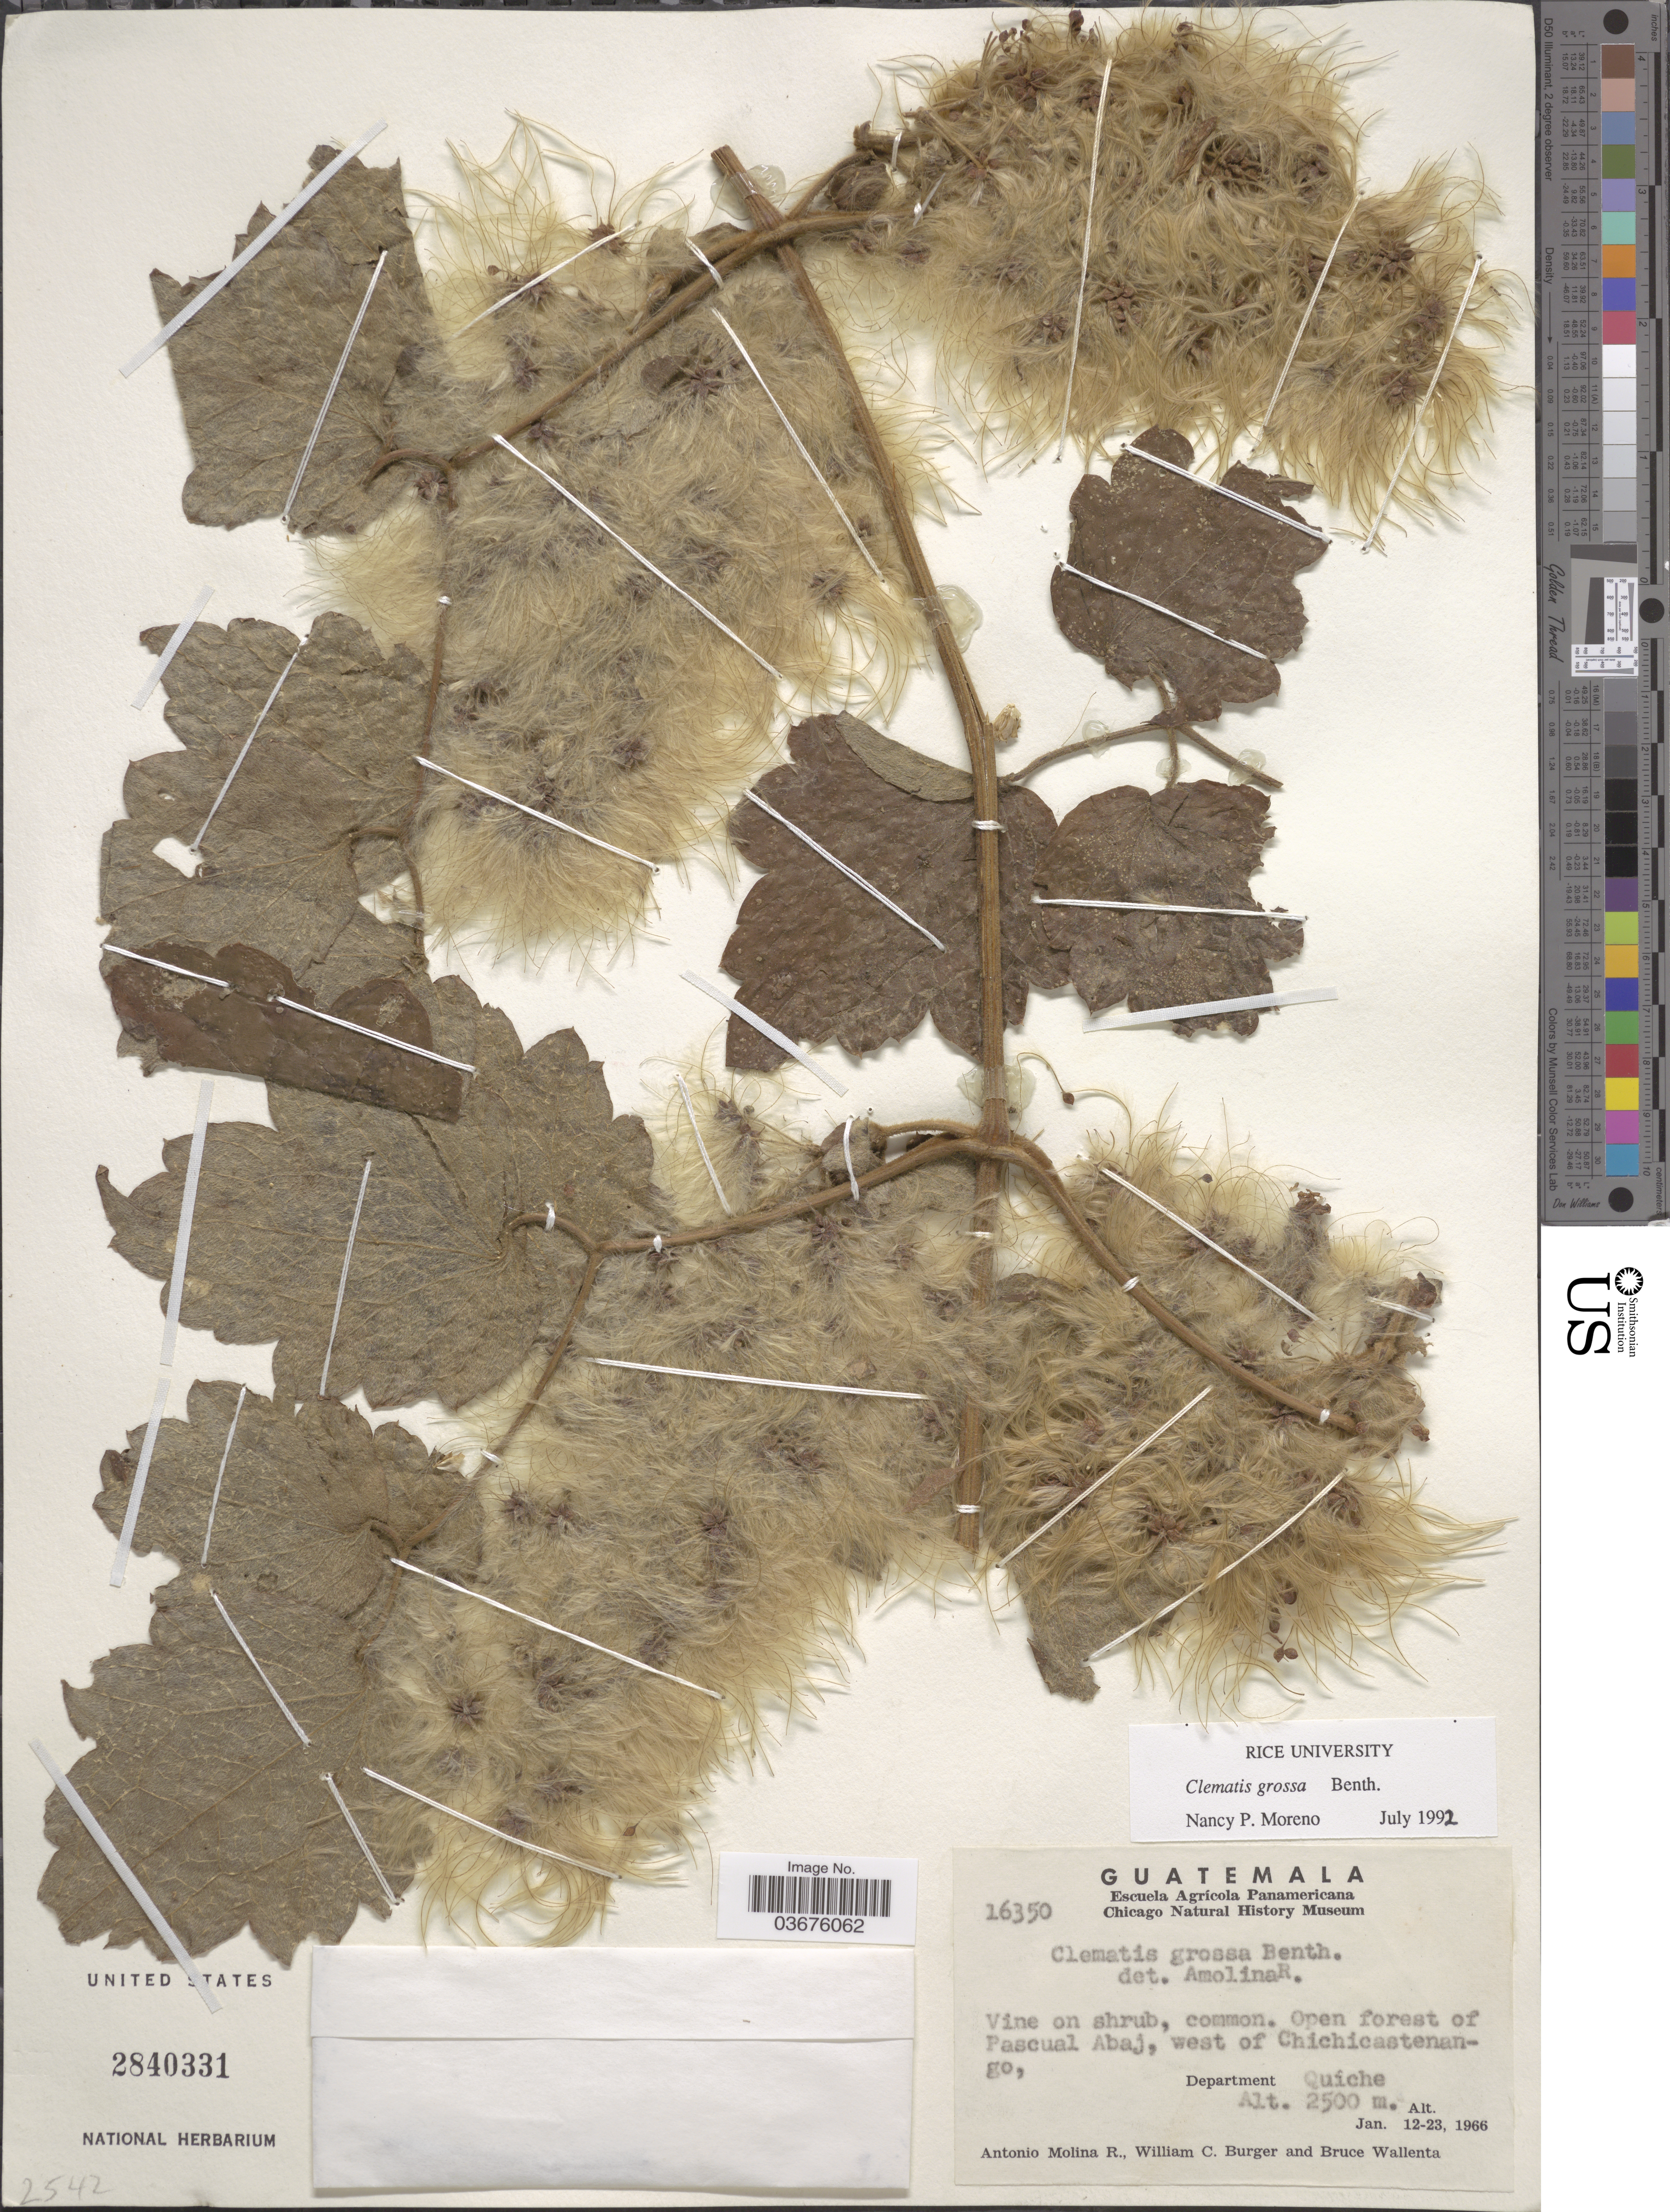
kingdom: Plantae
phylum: Tracheophyta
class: Magnoliopsida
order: Ranunculales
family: Ranunculaceae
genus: Clematis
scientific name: Clematis grossa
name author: Benth.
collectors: A. Molina R., W. Burger & B. Wallenta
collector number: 16350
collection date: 1966-01-12/1966-01-23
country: Guatemala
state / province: El Quiche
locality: Open forest of Pascual Abaj, west of Chichicastenango, Department Quiche.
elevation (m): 2500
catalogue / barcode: US 2840331